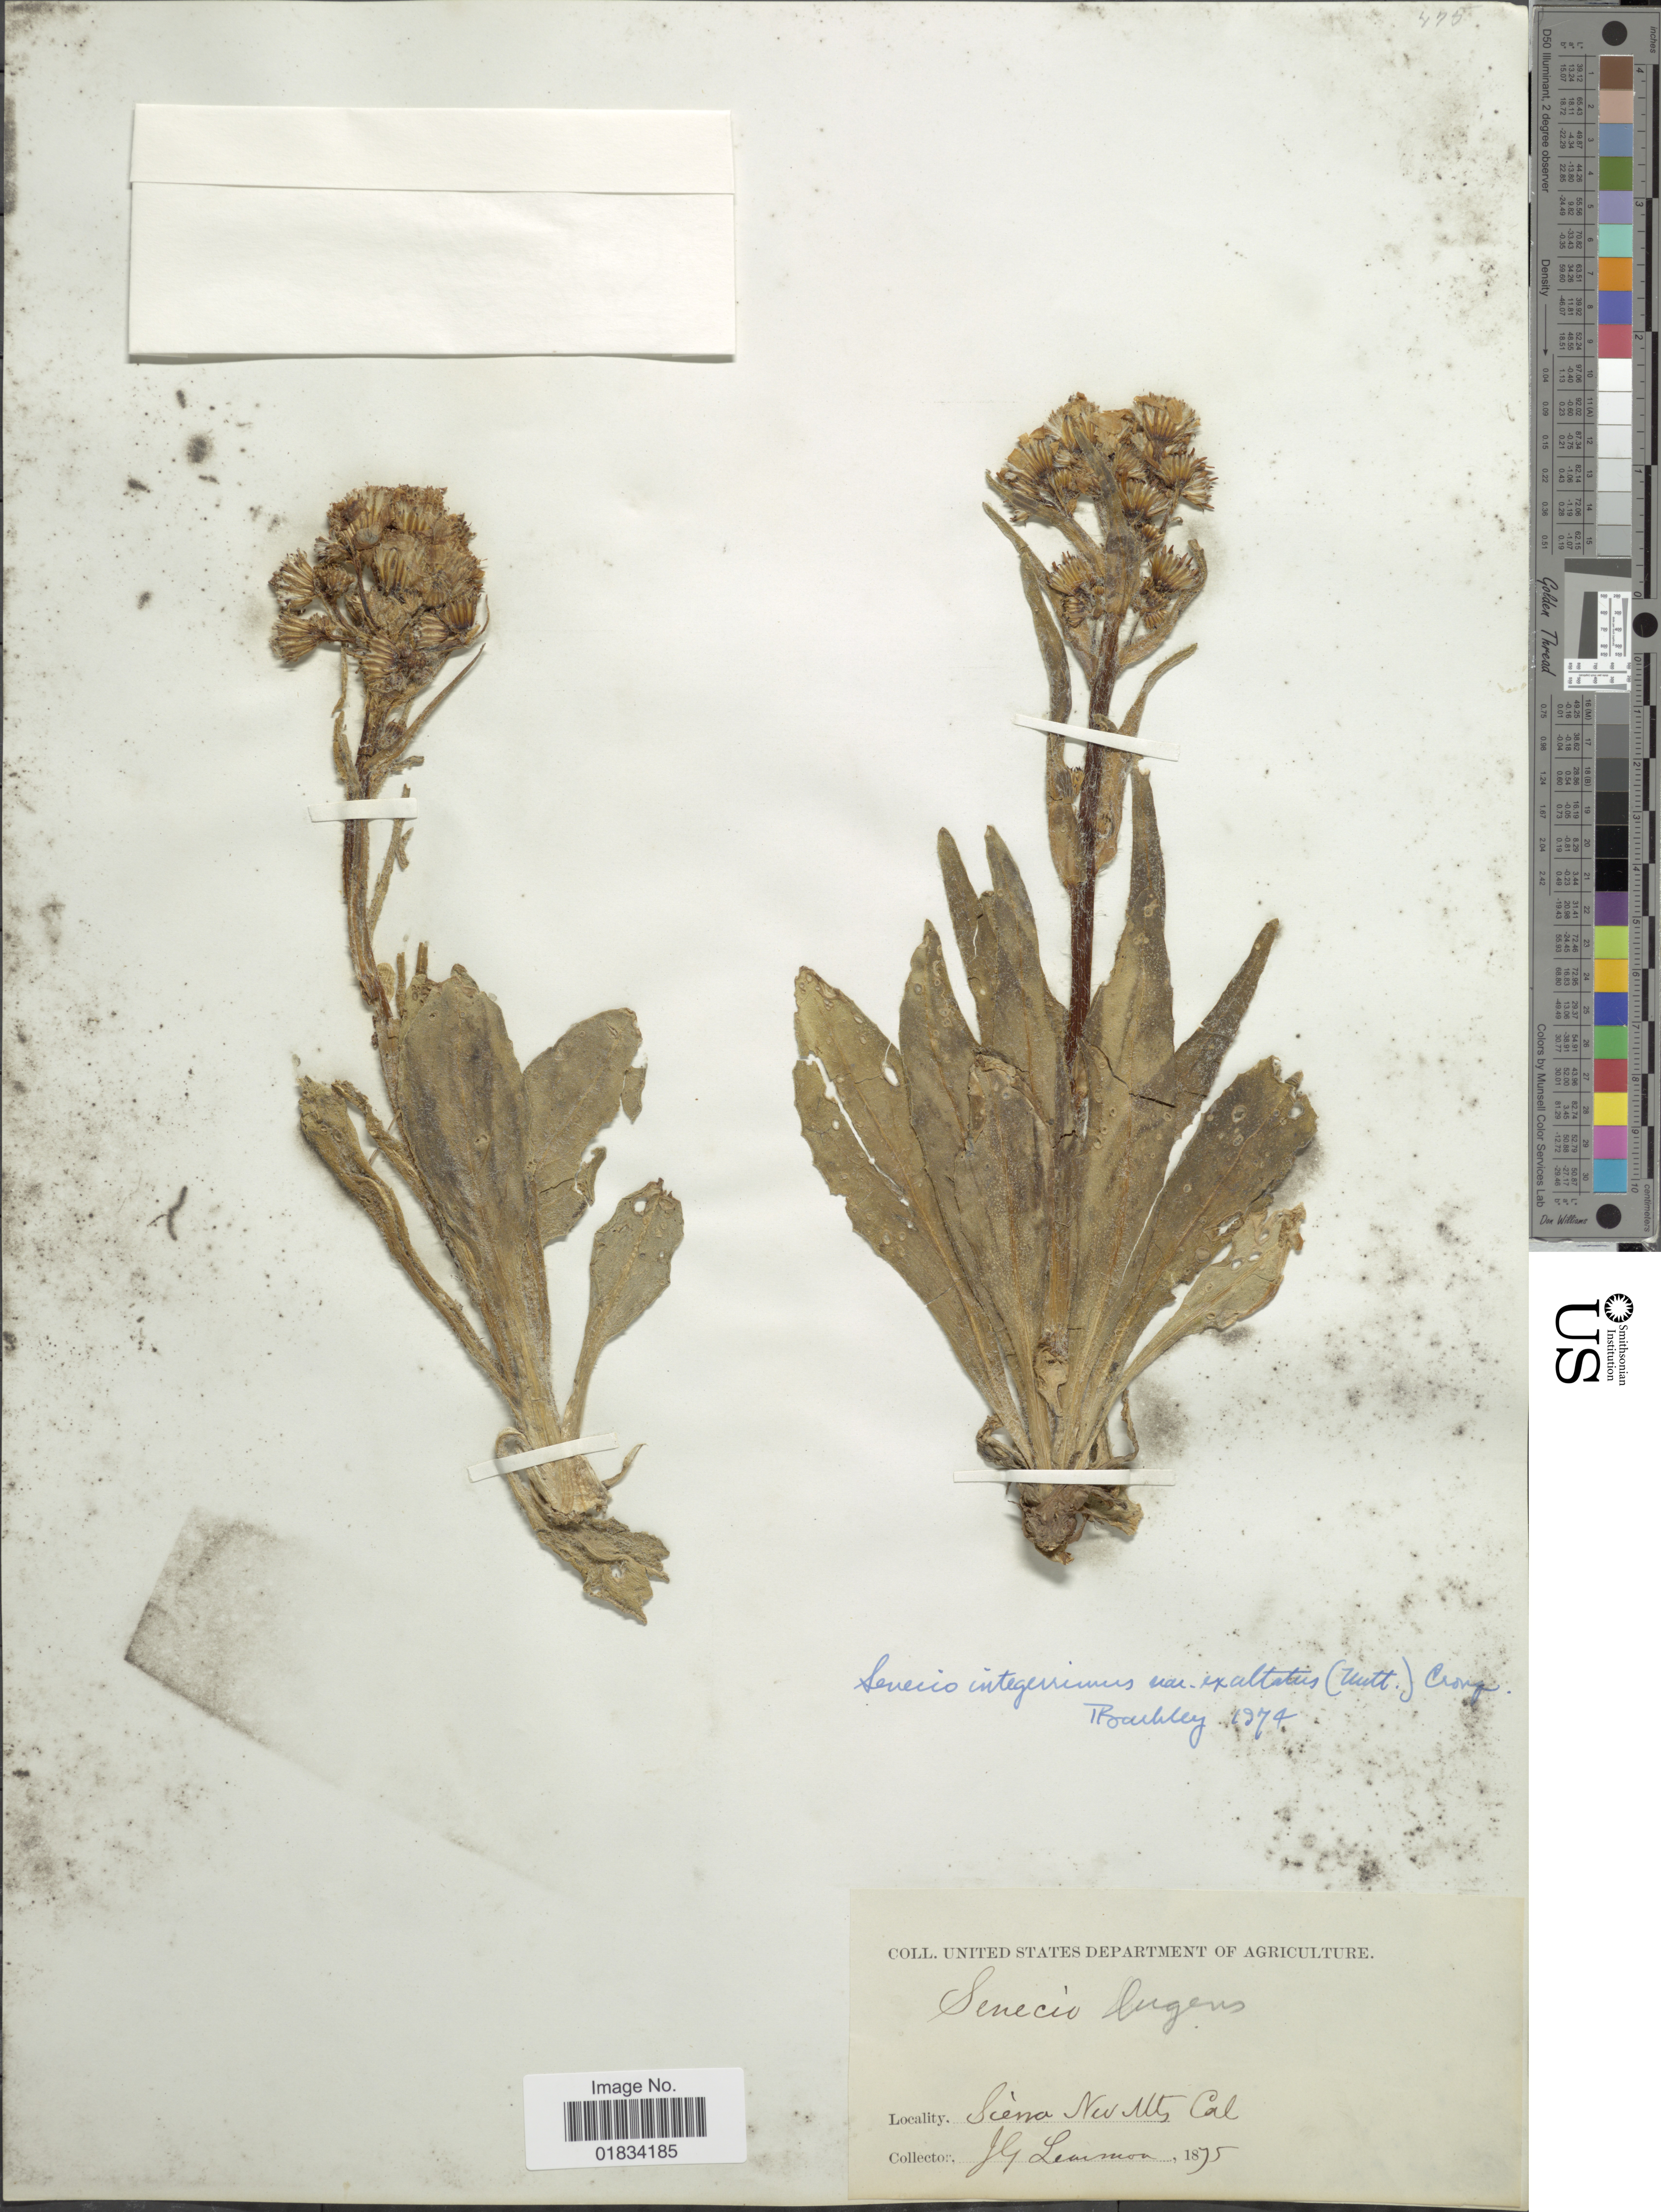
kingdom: Plantae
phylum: Tracheophyta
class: Magnoliopsida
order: Asterales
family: Asteraceae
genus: Senecio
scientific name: Senecio integerrimus var. exaltatus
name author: (Nutt.) Cronq.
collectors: J. Lemmon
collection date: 1875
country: United States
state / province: California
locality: Sierra Nw Mts.